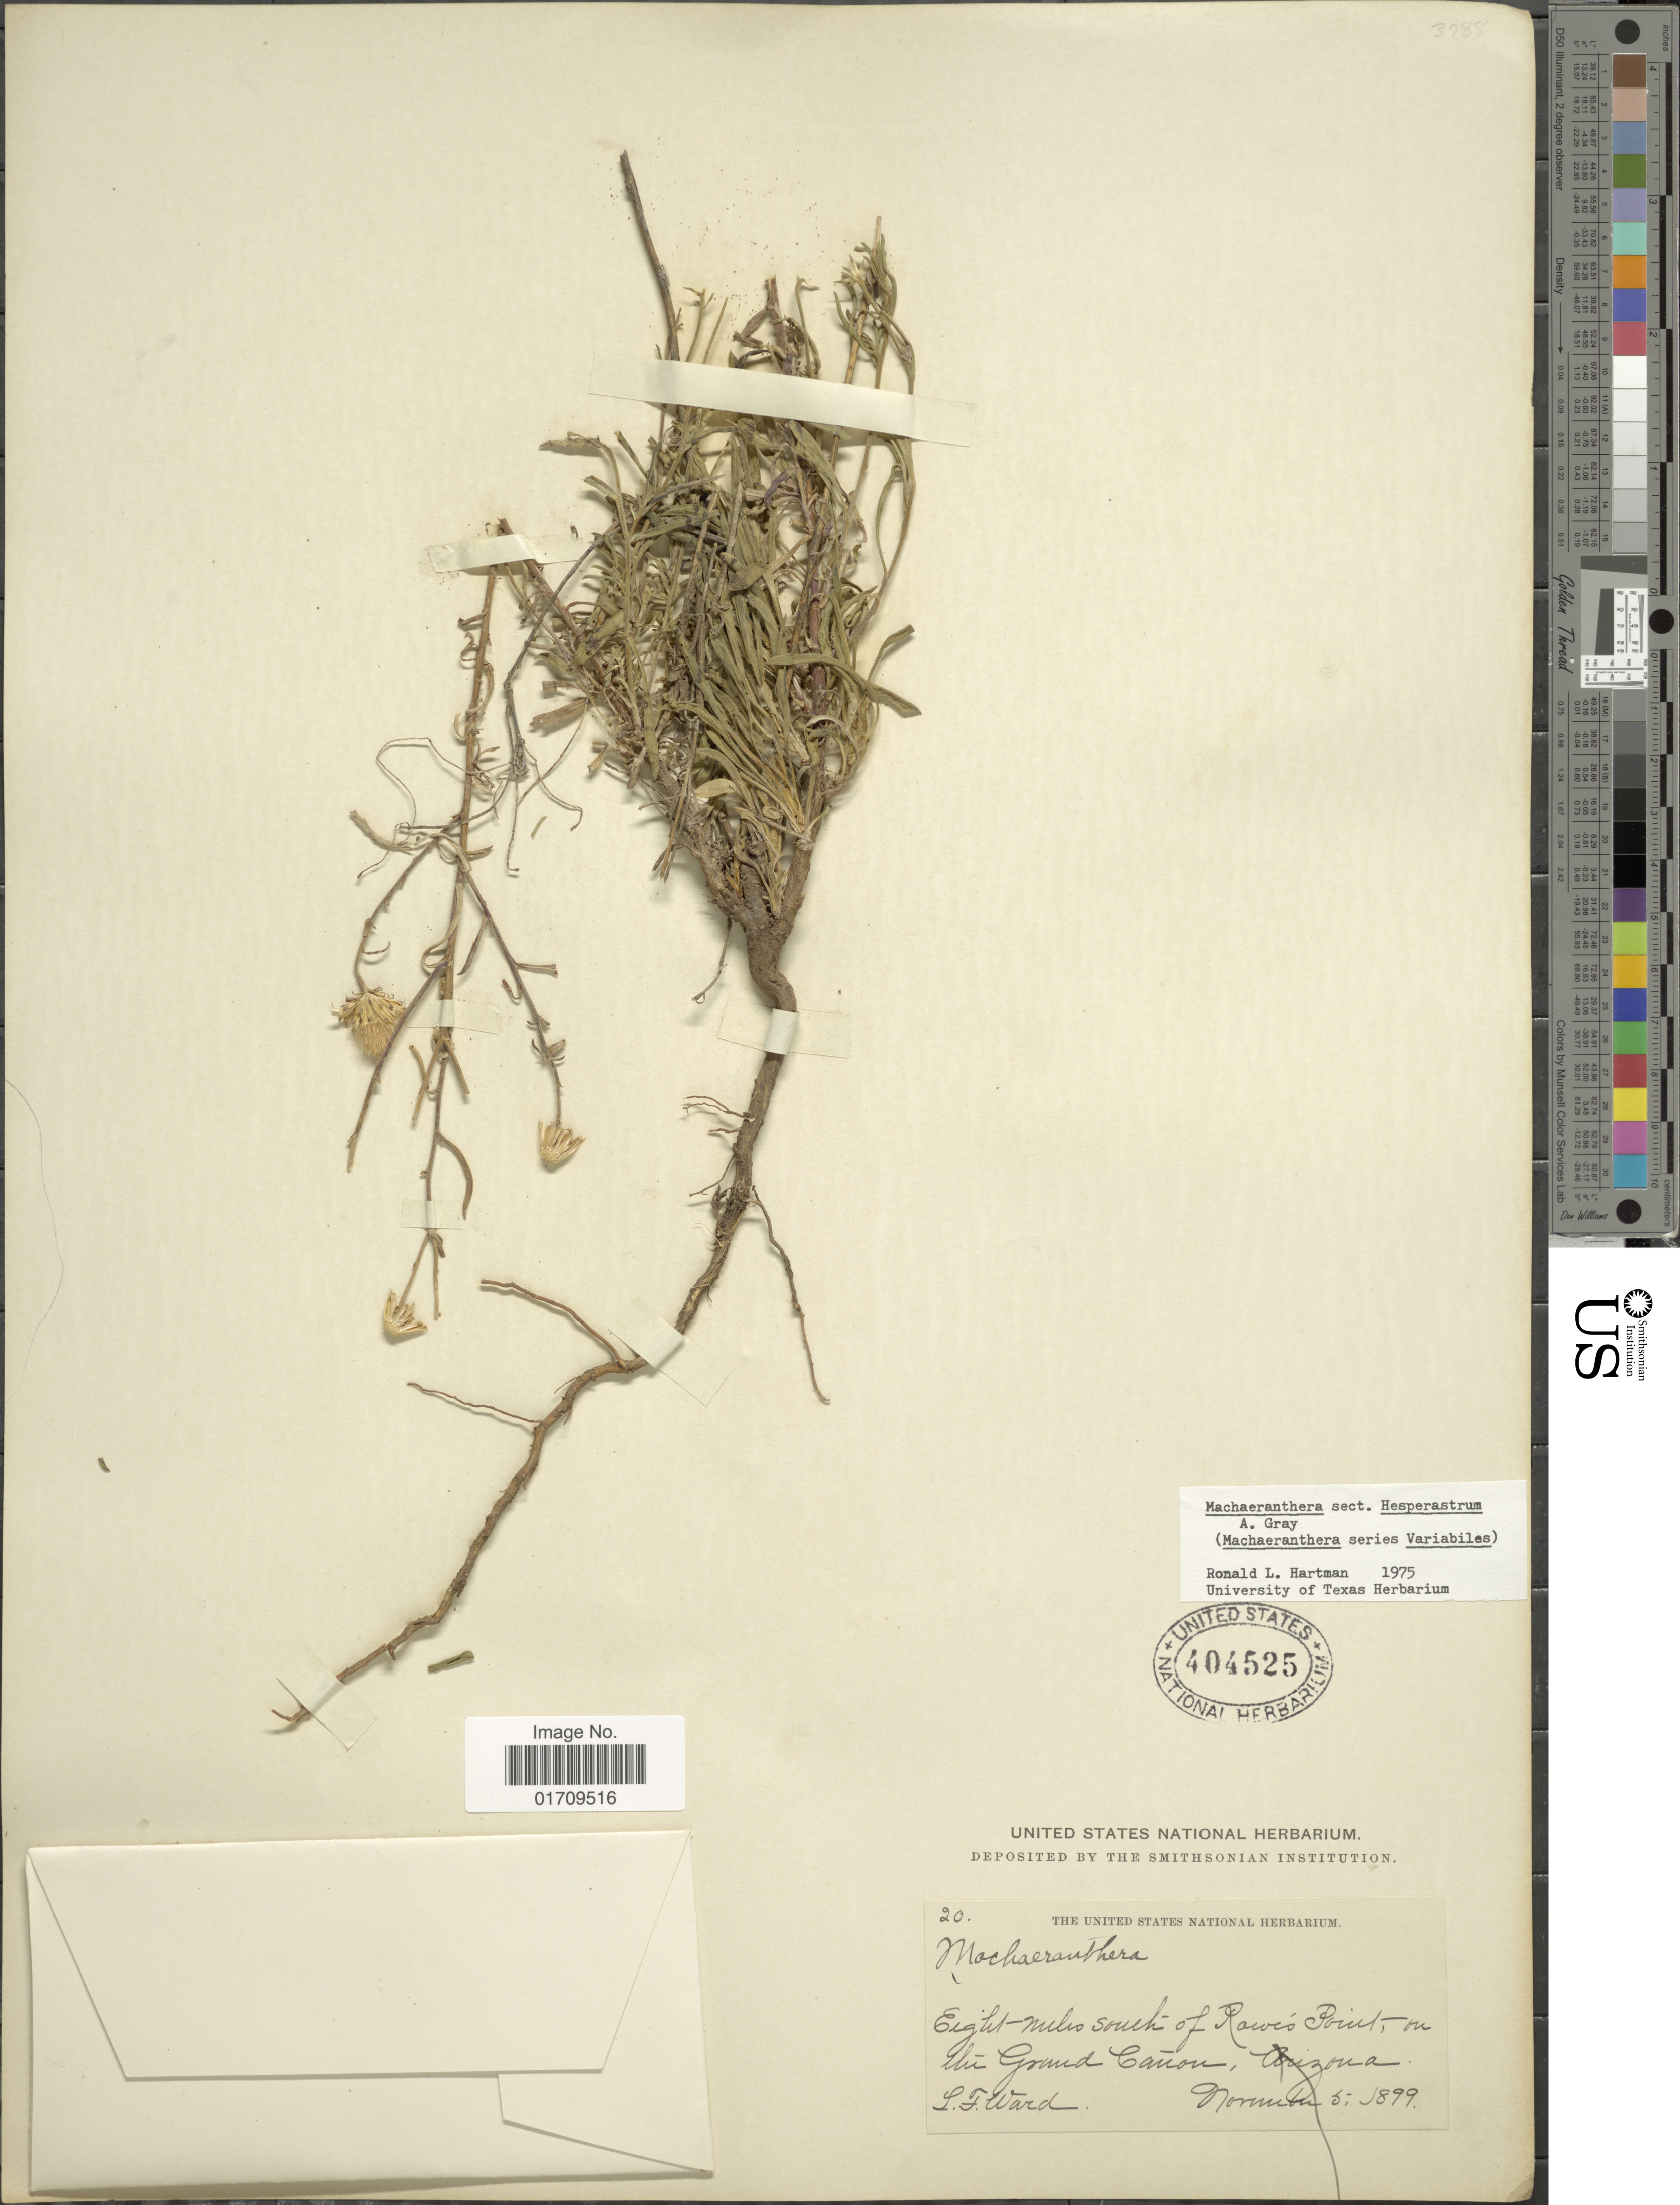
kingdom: Plantae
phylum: Tracheophyta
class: Magnoliopsida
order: Asterales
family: Asteraceae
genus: Machaeranthera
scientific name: Machaeranthera sp.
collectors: L. Ward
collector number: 20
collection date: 1899-11-05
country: United States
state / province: Arizona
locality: Eight miles south of Rowe's Point, on the Grand Canon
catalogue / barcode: US 404525